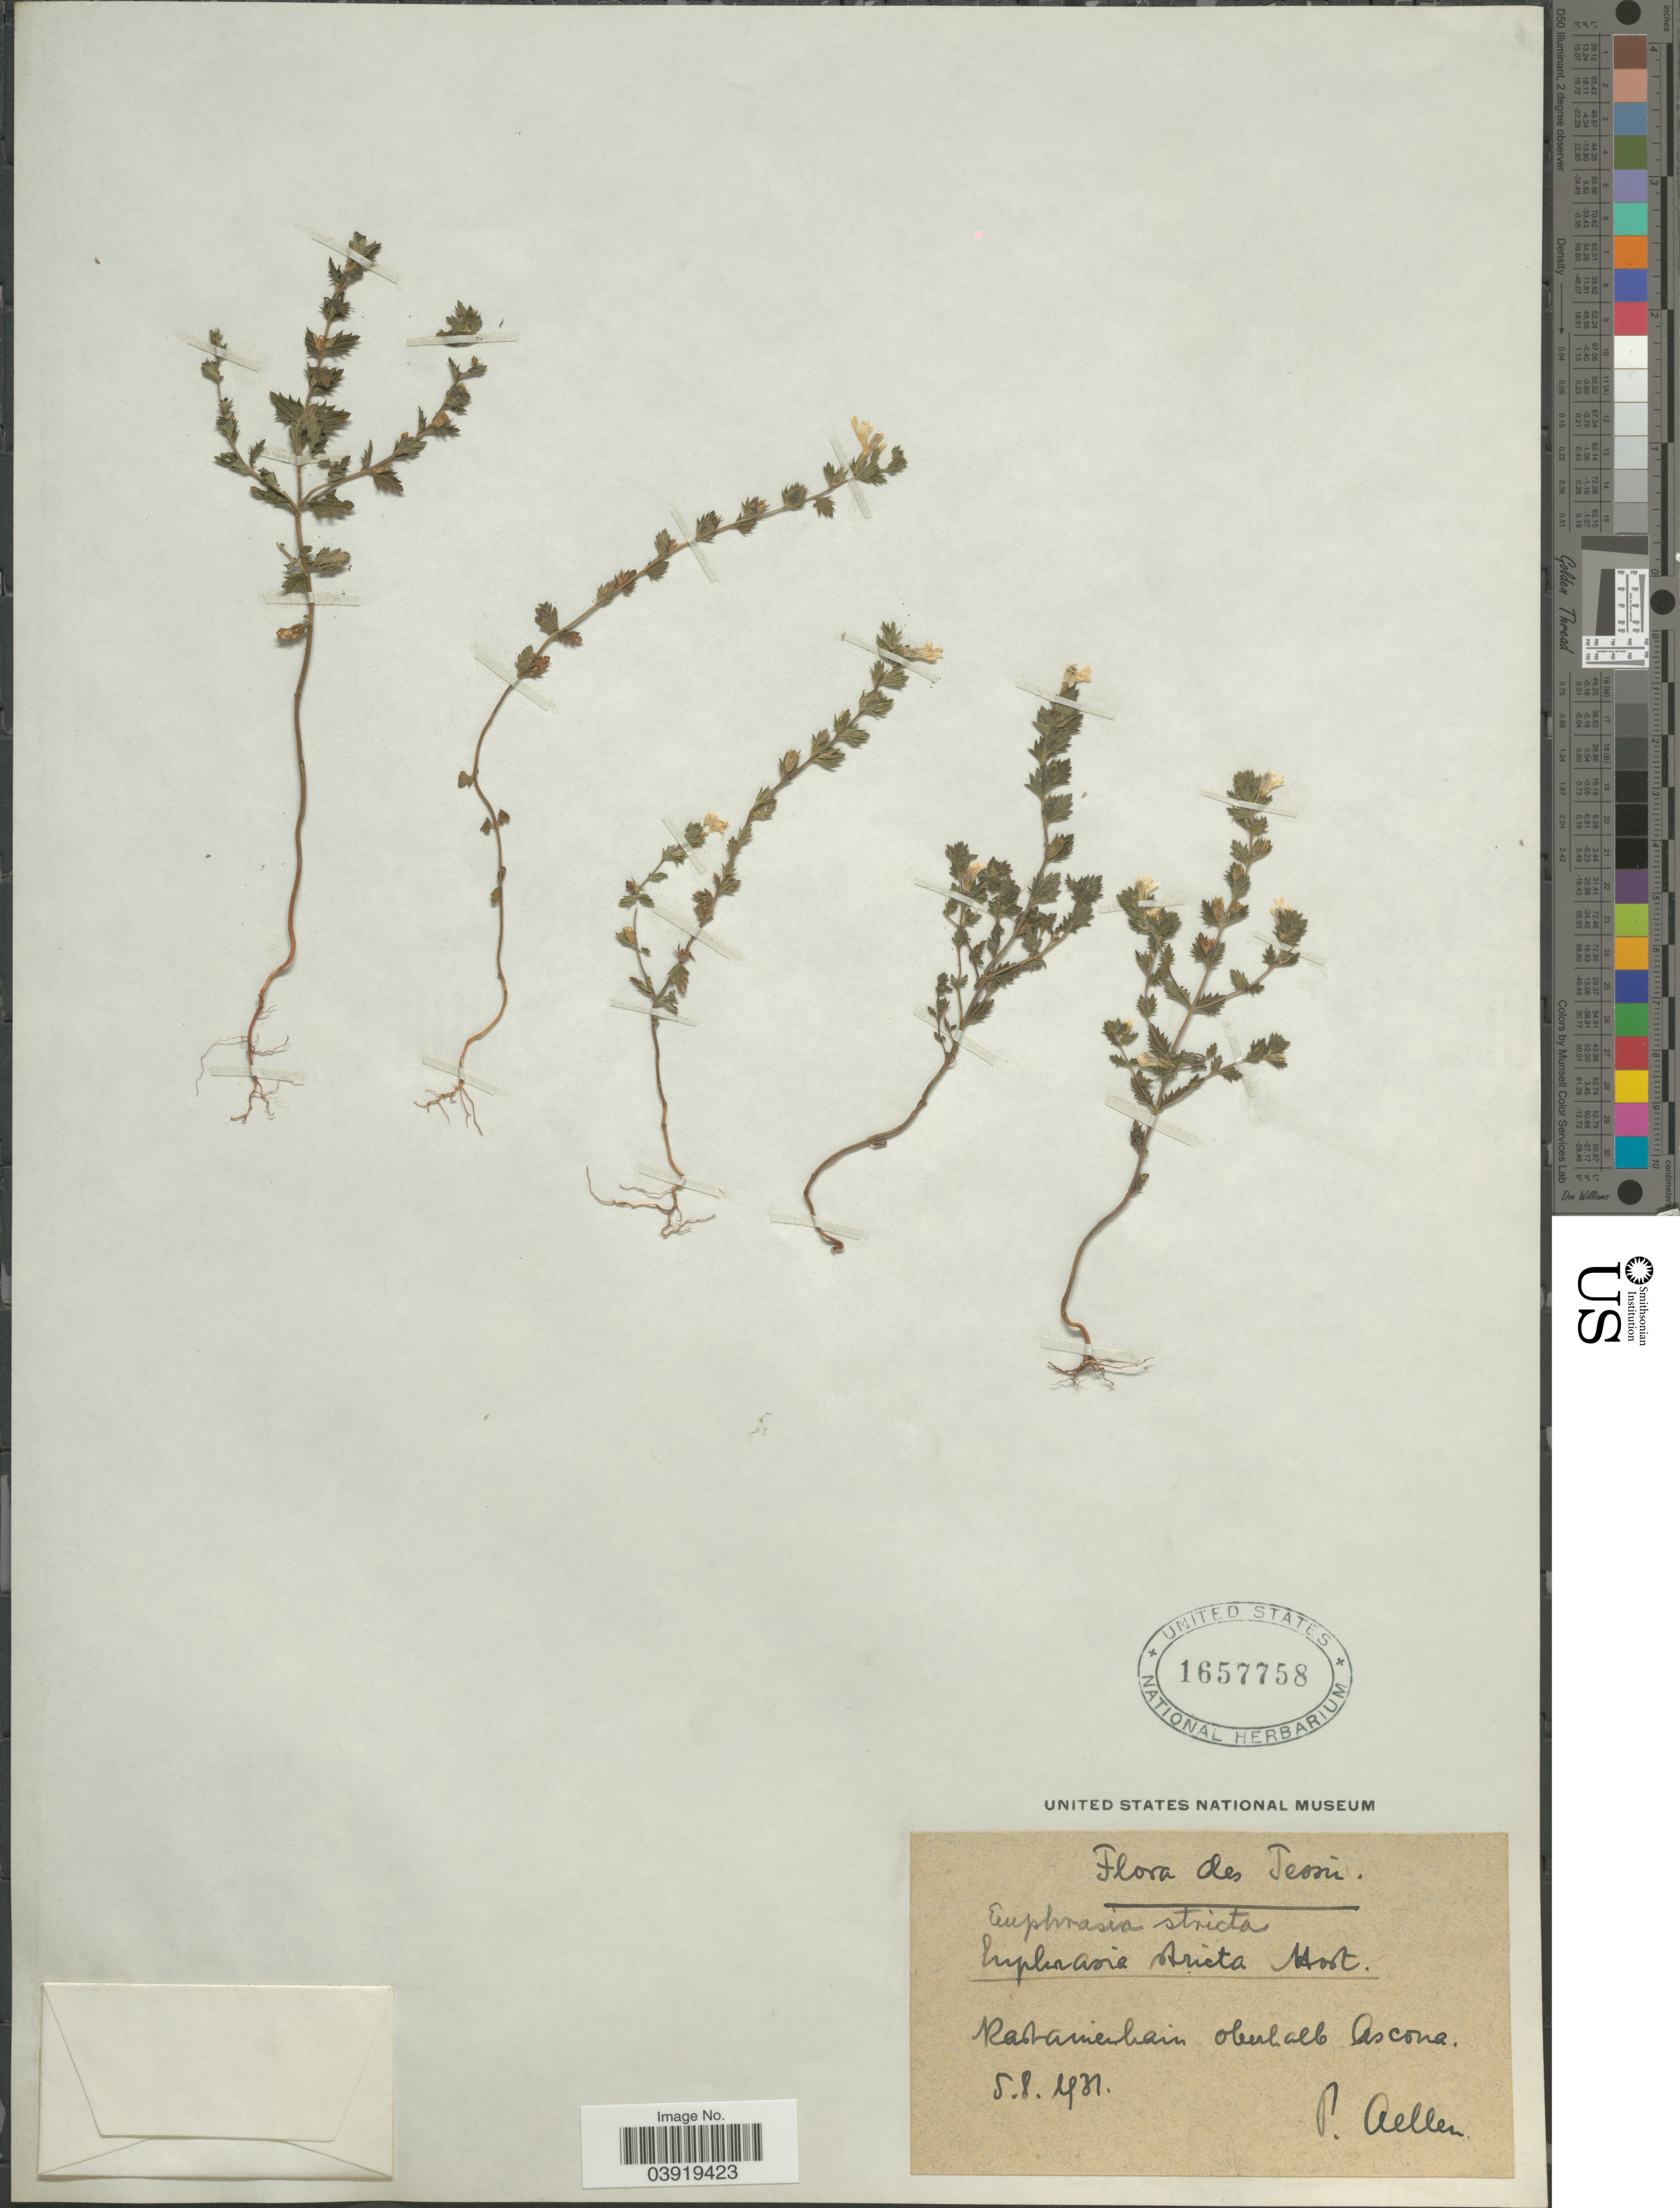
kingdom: Plantae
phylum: Tracheophyta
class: Magnoliopsida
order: Lamiales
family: Orobanchaceae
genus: Euphrasia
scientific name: Euphrasia stricta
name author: Kunth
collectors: P. Aellen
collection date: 1931-08-05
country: Switzerland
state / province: Ticino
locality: Tessin. Kastanienhain oberhalb Ascona.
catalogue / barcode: US 1657758